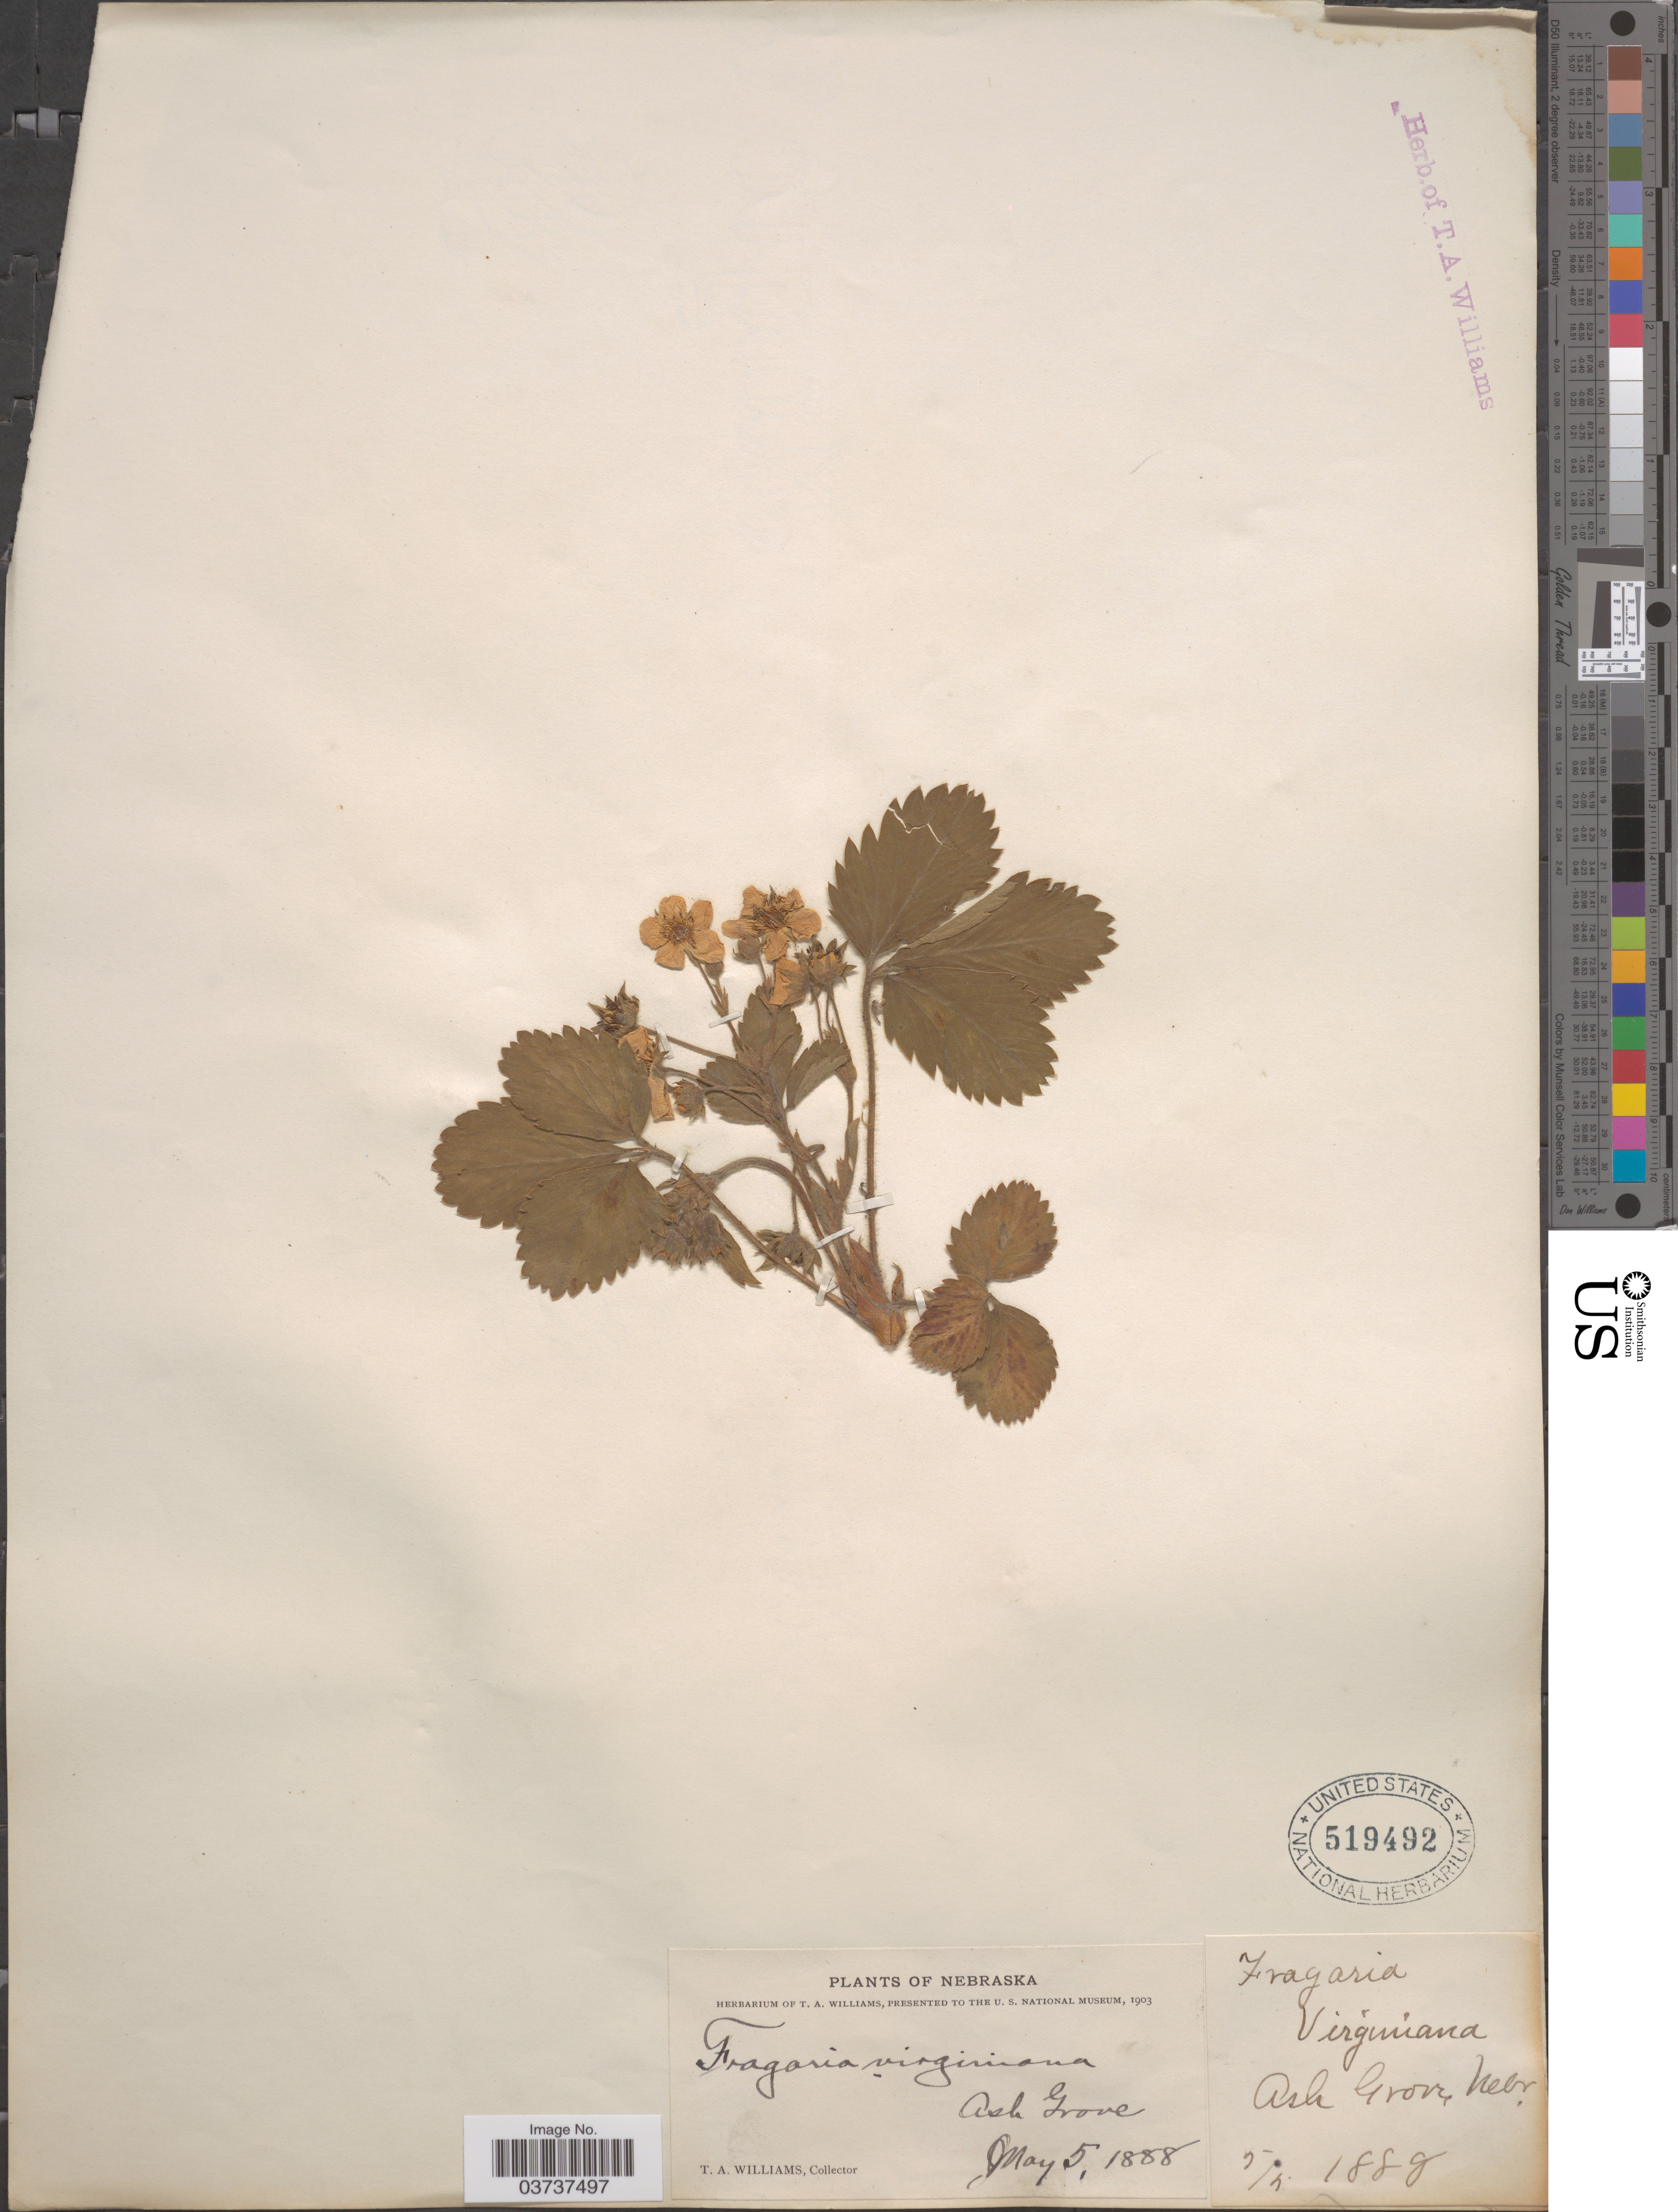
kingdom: Plantae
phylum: Tracheophyta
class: Magnoliopsida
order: Rosales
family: Rosaceae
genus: Fragaria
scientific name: Fragaria virginiana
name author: Mill.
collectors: T. Williams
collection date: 1888-05-05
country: United States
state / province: Nebraska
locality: Ash Grove.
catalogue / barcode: US 519492